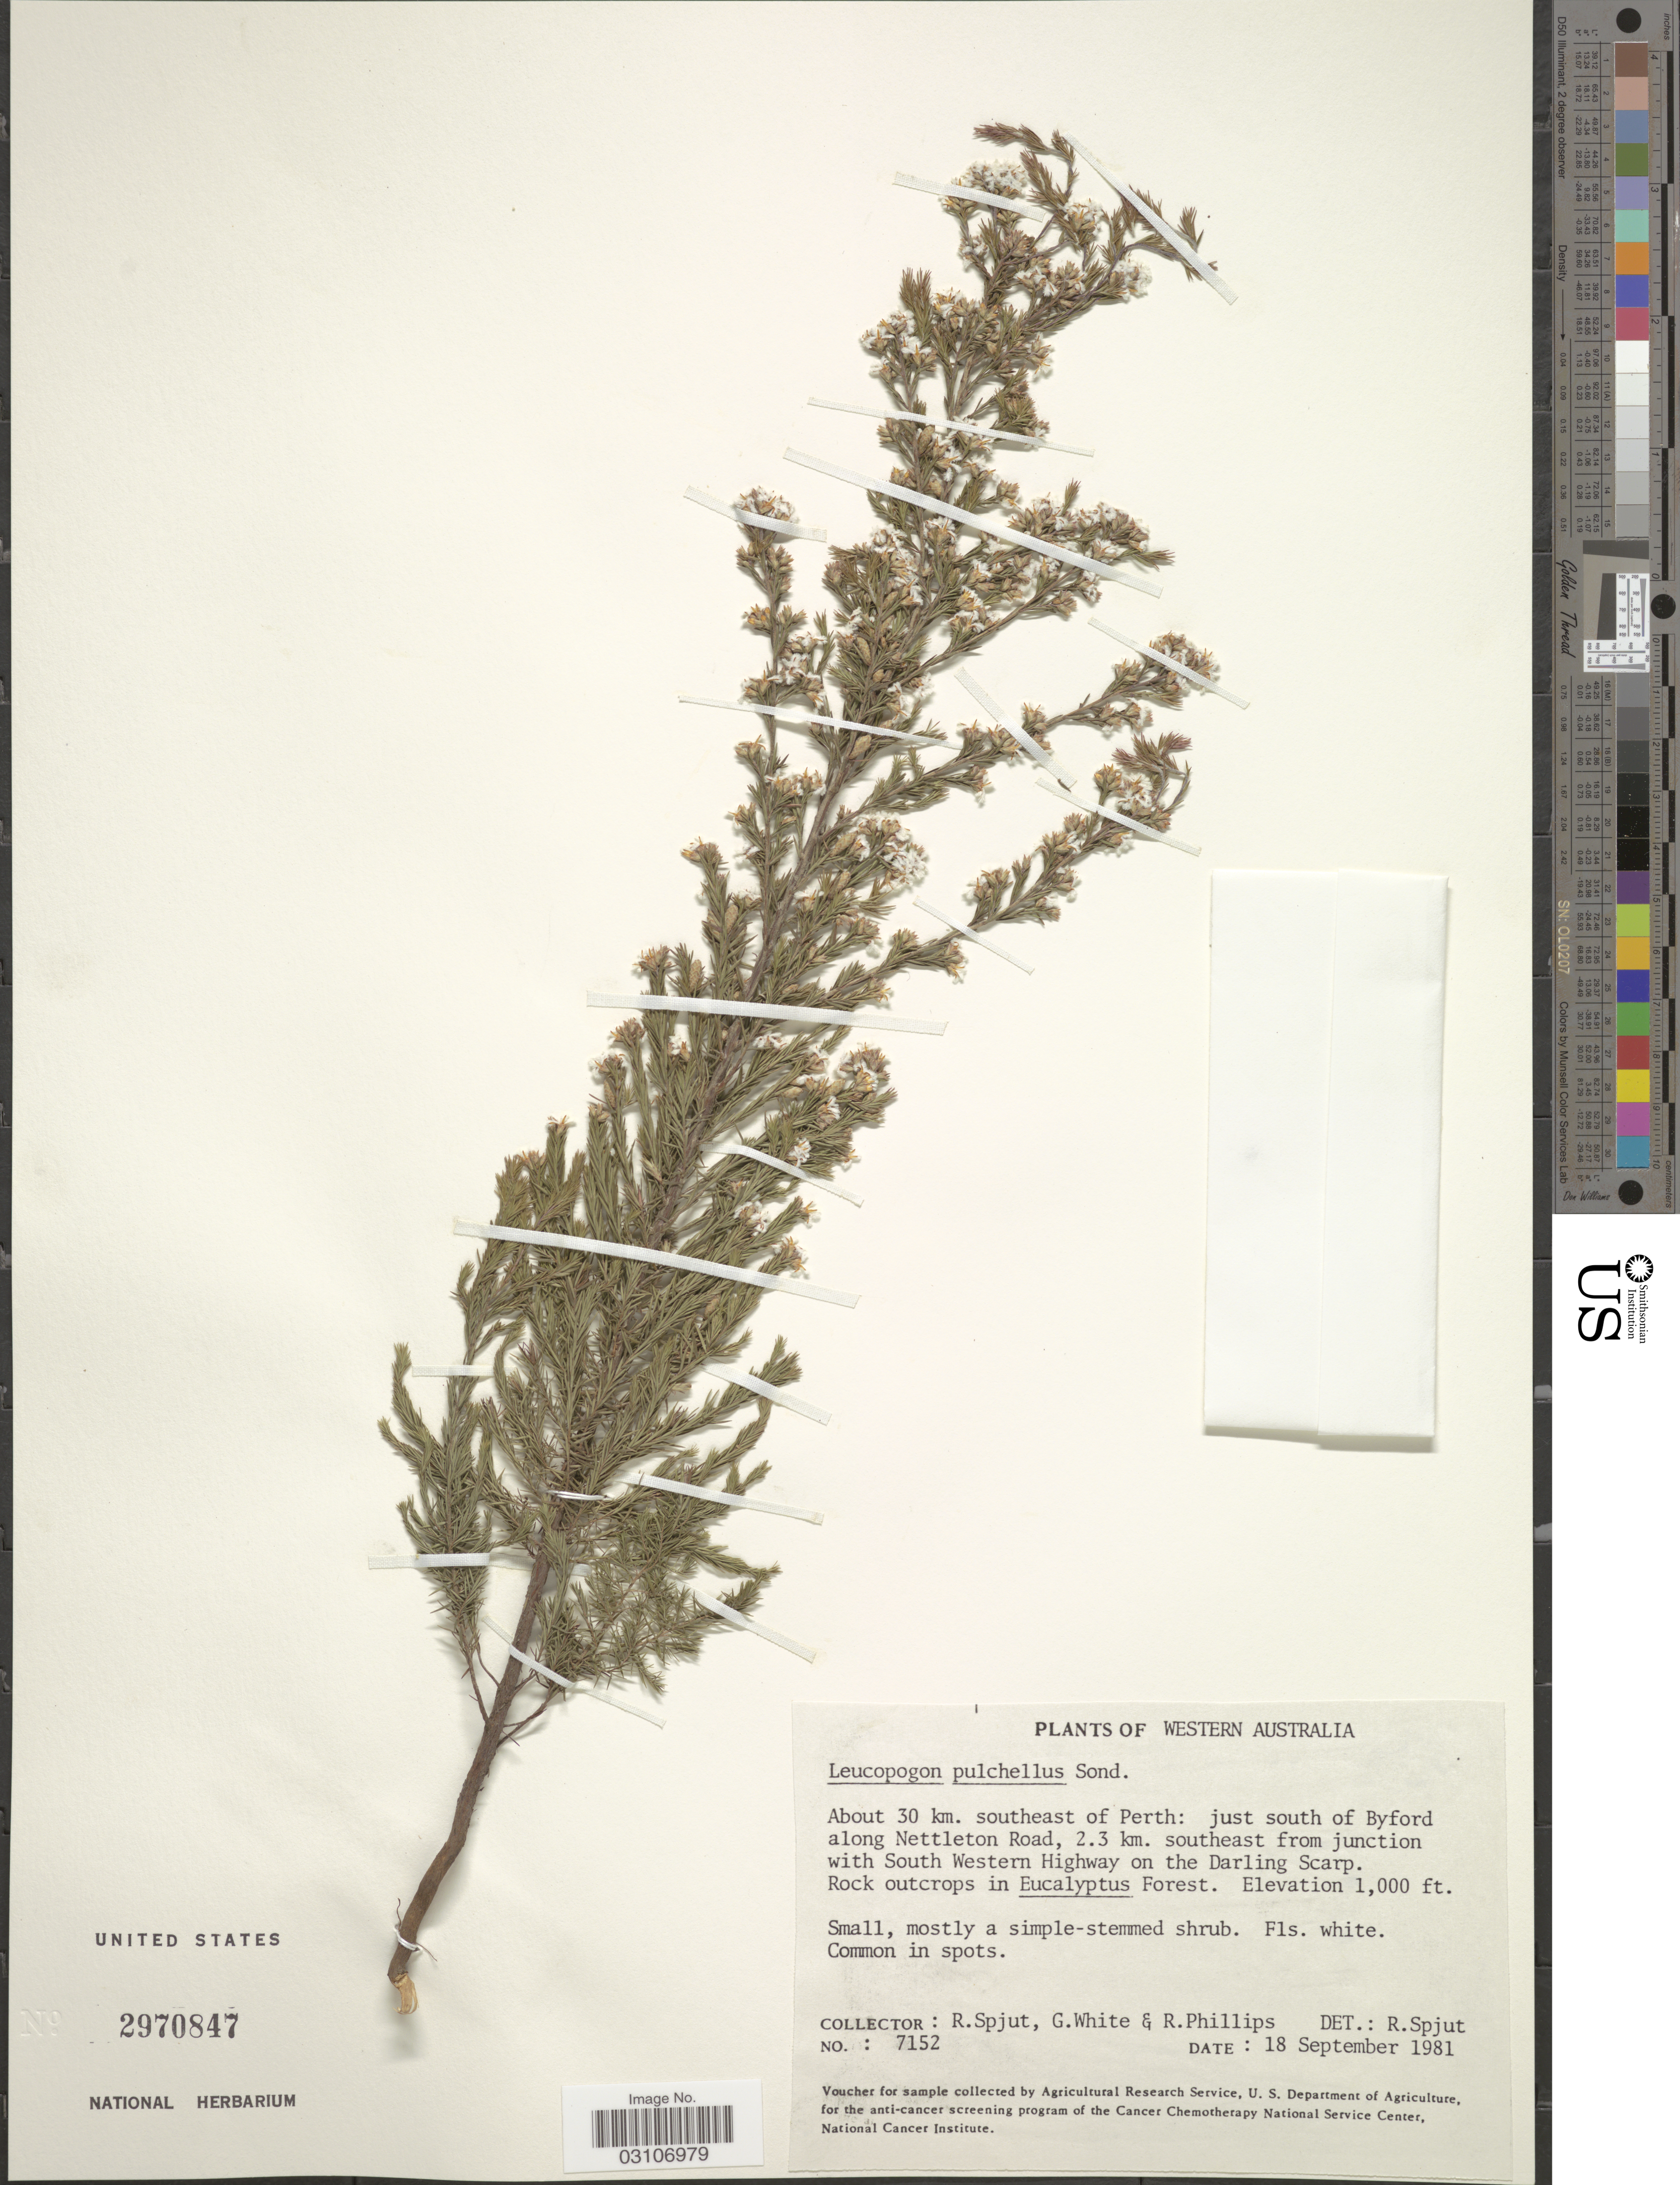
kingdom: Plantae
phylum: Tracheophyta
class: Magnoliopsida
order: Ericales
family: Ericaceae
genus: Leucopogon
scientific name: Leucopogon pulchellus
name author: Sond.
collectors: R. Spjut, G. White & R. Phillips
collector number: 7152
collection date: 1981-09-18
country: Australia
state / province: Western Australia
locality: About 30 km. southeast of Perth: just south of Byford along Nettleton Road, 2.3 km. southeast from junction with South Western Highway on the Darling Scarp.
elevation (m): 305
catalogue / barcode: US 2970847